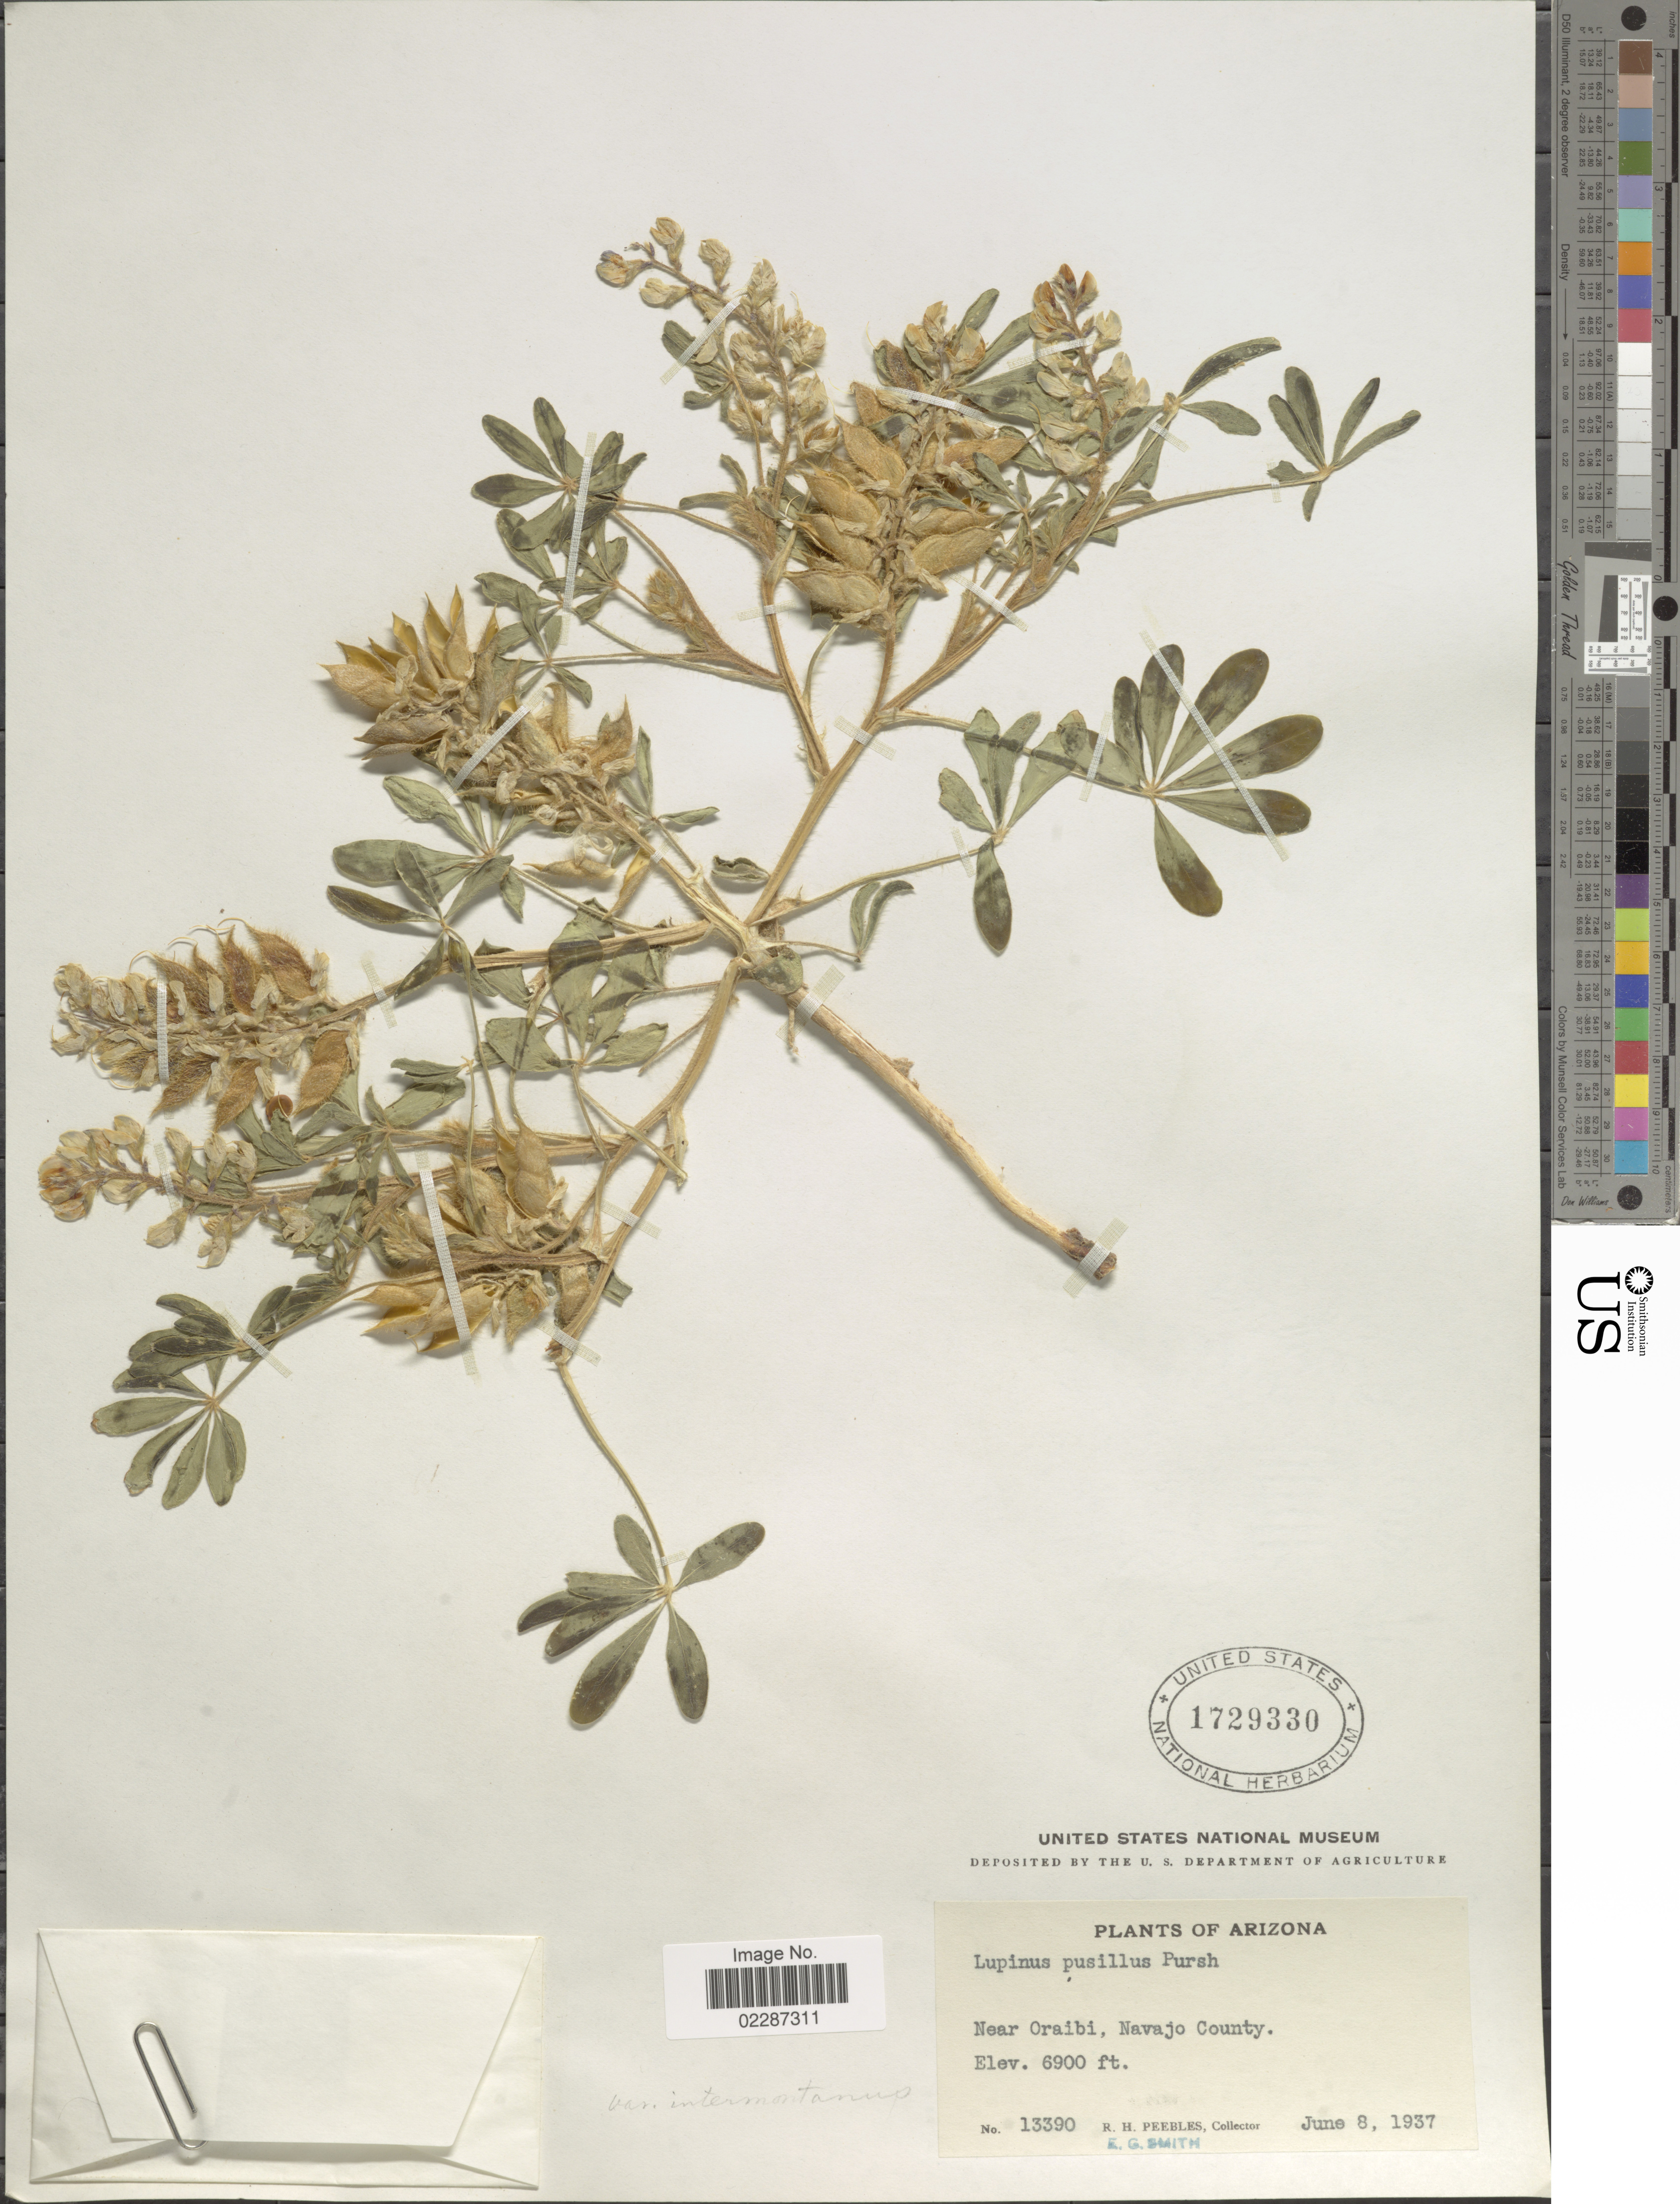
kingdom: Plantae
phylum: Tracheophyta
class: Magnoliopsida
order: Fabales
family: Fabaceae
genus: Lupinus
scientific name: Lupinus pusillus subsp. intermontanus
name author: (A. Heller) D.B. Dunn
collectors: R. H. Peebles & R. Smith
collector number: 13390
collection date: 1937-06-08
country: United States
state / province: Arizona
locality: Near Oraibi, Navajo County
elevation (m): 2103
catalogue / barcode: US 1729330